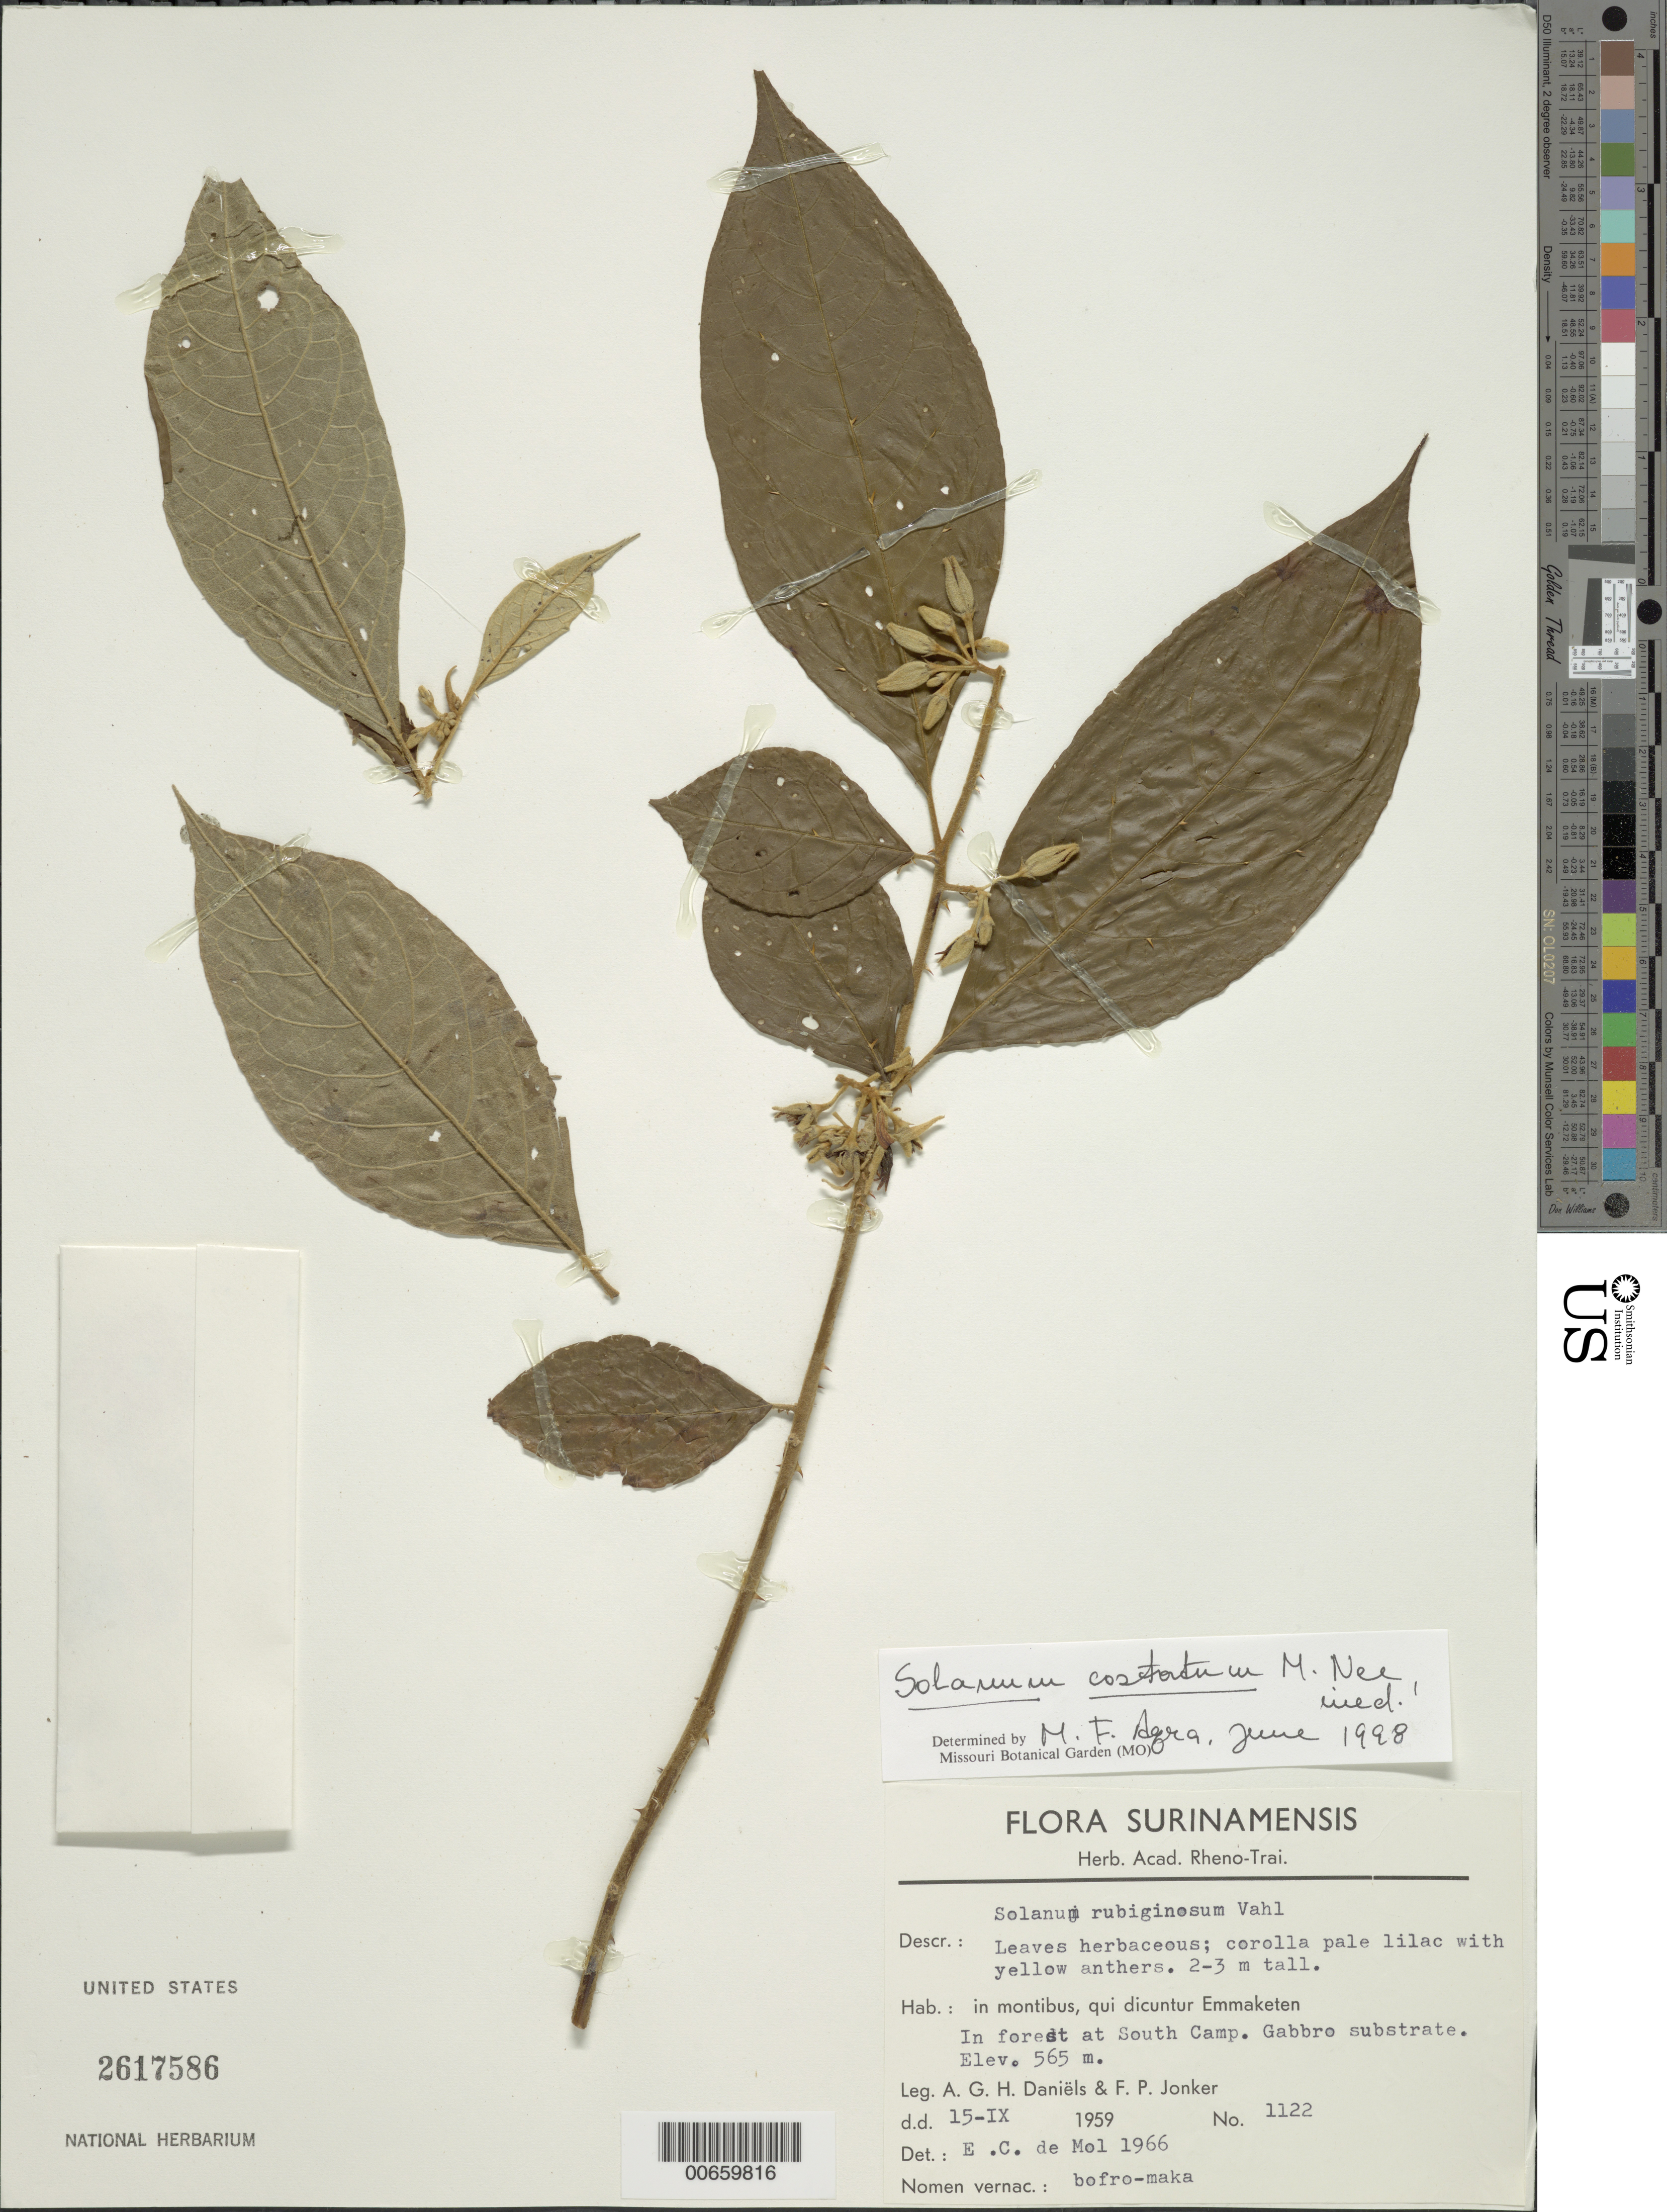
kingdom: Plantae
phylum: Tracheophyta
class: Magnoliopsida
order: Solanales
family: Solanaceae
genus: Solanum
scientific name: Solanum costatum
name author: M. Nee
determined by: Agra, M. F.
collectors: A. Daniëls & F. P. Jonker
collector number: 1122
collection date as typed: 9 Sep 1959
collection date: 1959-09-09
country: Suriname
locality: Emmaketen, South Camp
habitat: Forest.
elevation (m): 565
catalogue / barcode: US 2617586